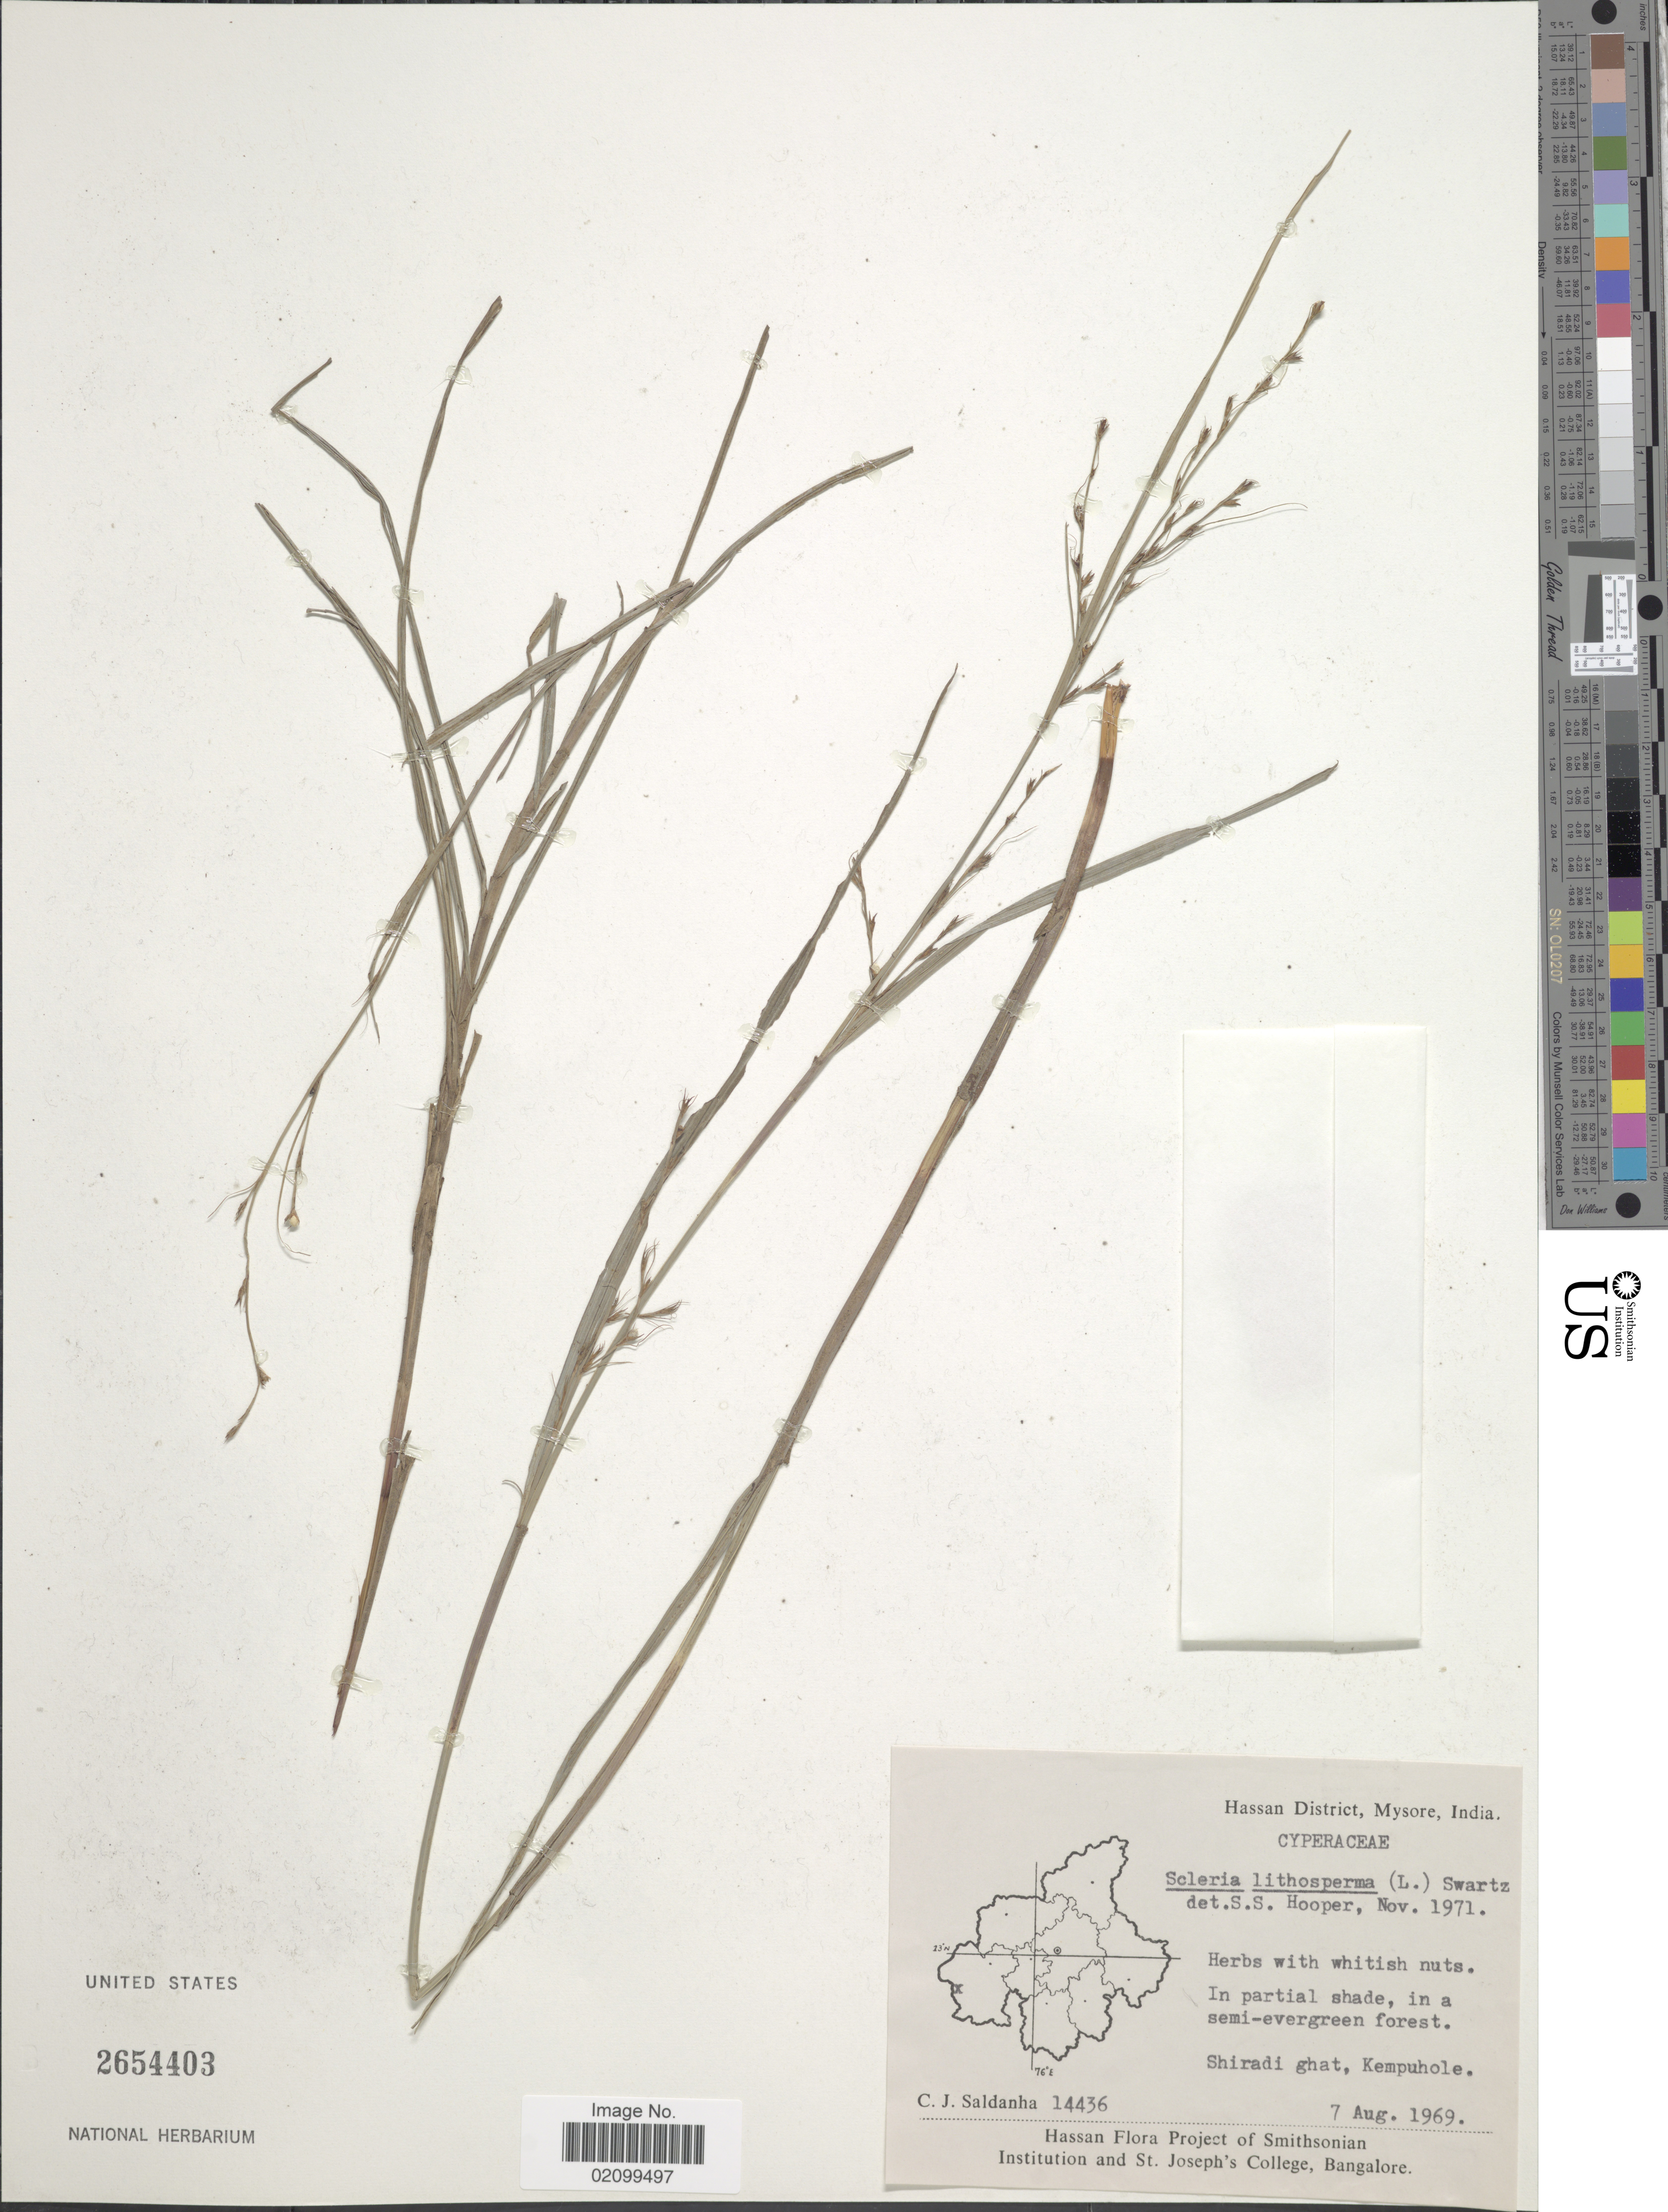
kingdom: Plantae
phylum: Tracheophyta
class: Liliopsida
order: Poales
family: Cyperaceae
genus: Scleria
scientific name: Scleria lithosperma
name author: (L.) Sw.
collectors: C. J. Saldanha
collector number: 14436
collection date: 1969-08-07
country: India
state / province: Karnataka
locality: Hassan District, Mysore. Shiradi ghat, Kempuhole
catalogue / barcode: US 2654403